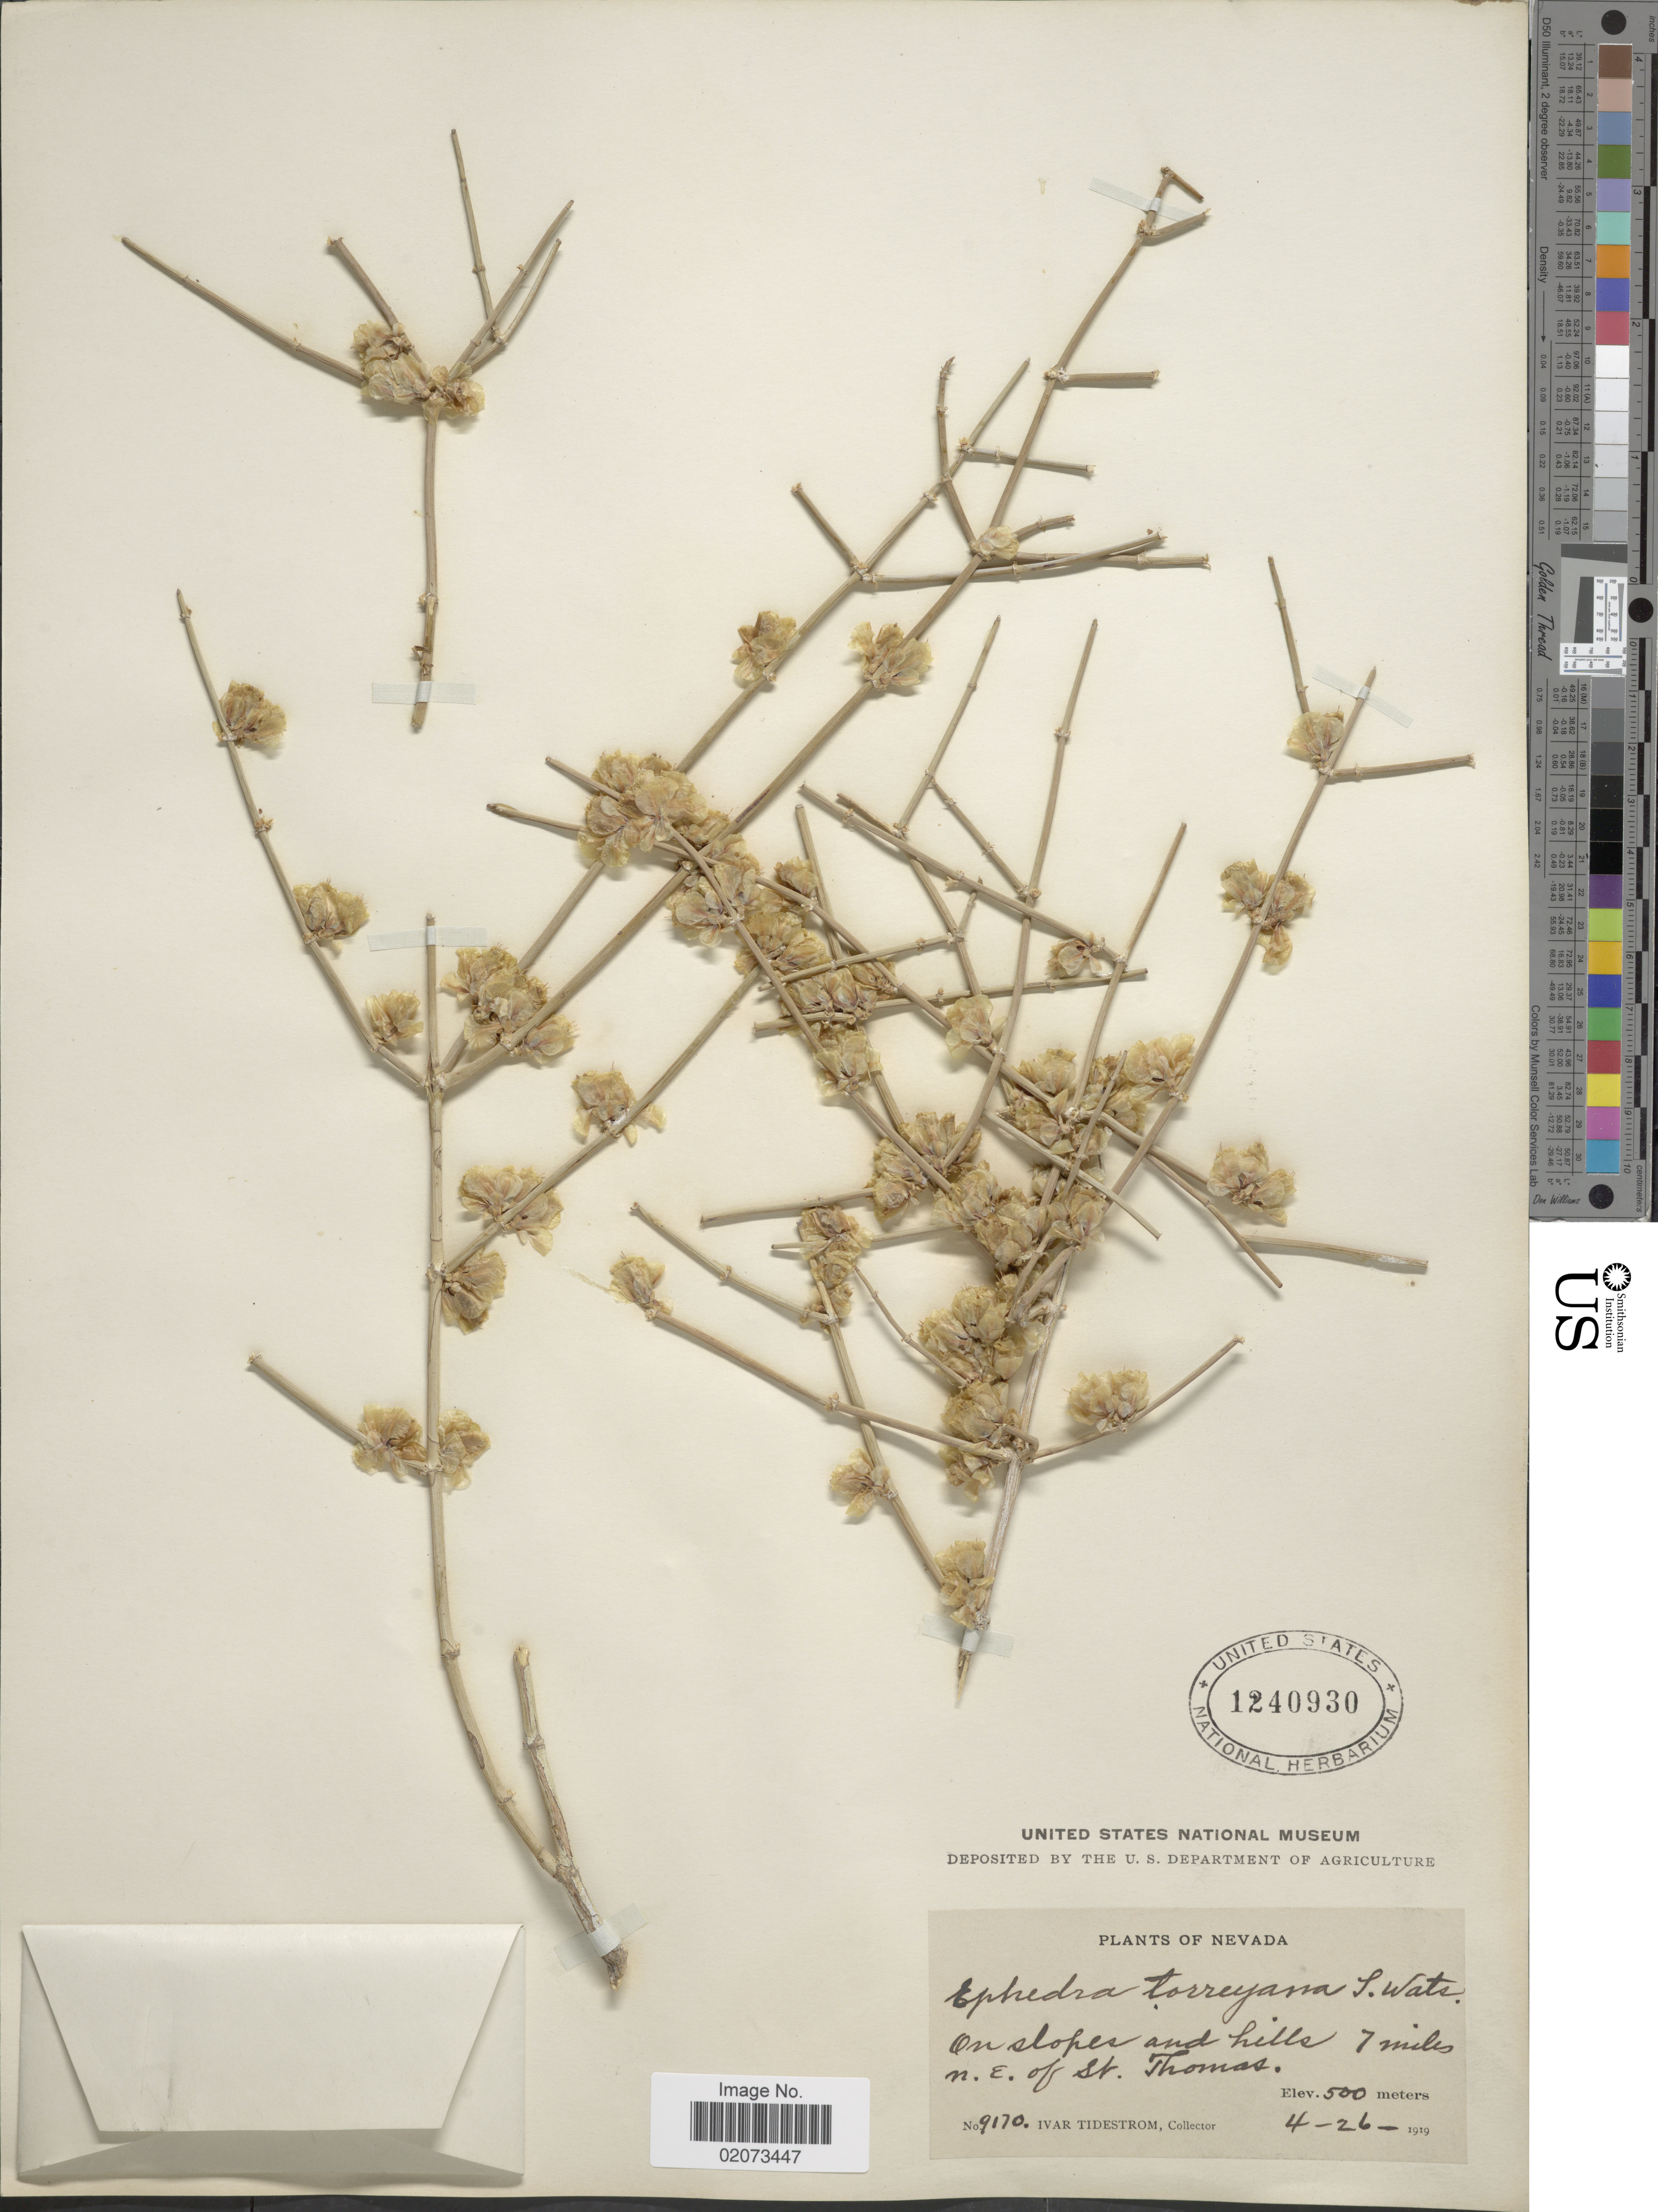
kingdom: Plantae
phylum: Tracheophyta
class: Gnetopsida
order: Ephedrales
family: Ephedraceae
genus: Ephedra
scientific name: Ephedra torreyana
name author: S. Watson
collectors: I. F. Tidestrom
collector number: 9170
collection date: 1919-04-26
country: United States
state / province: Nevada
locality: Nevada. On slopes and 7 miles n.e. of St. Thomas.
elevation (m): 500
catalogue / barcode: US 1240930